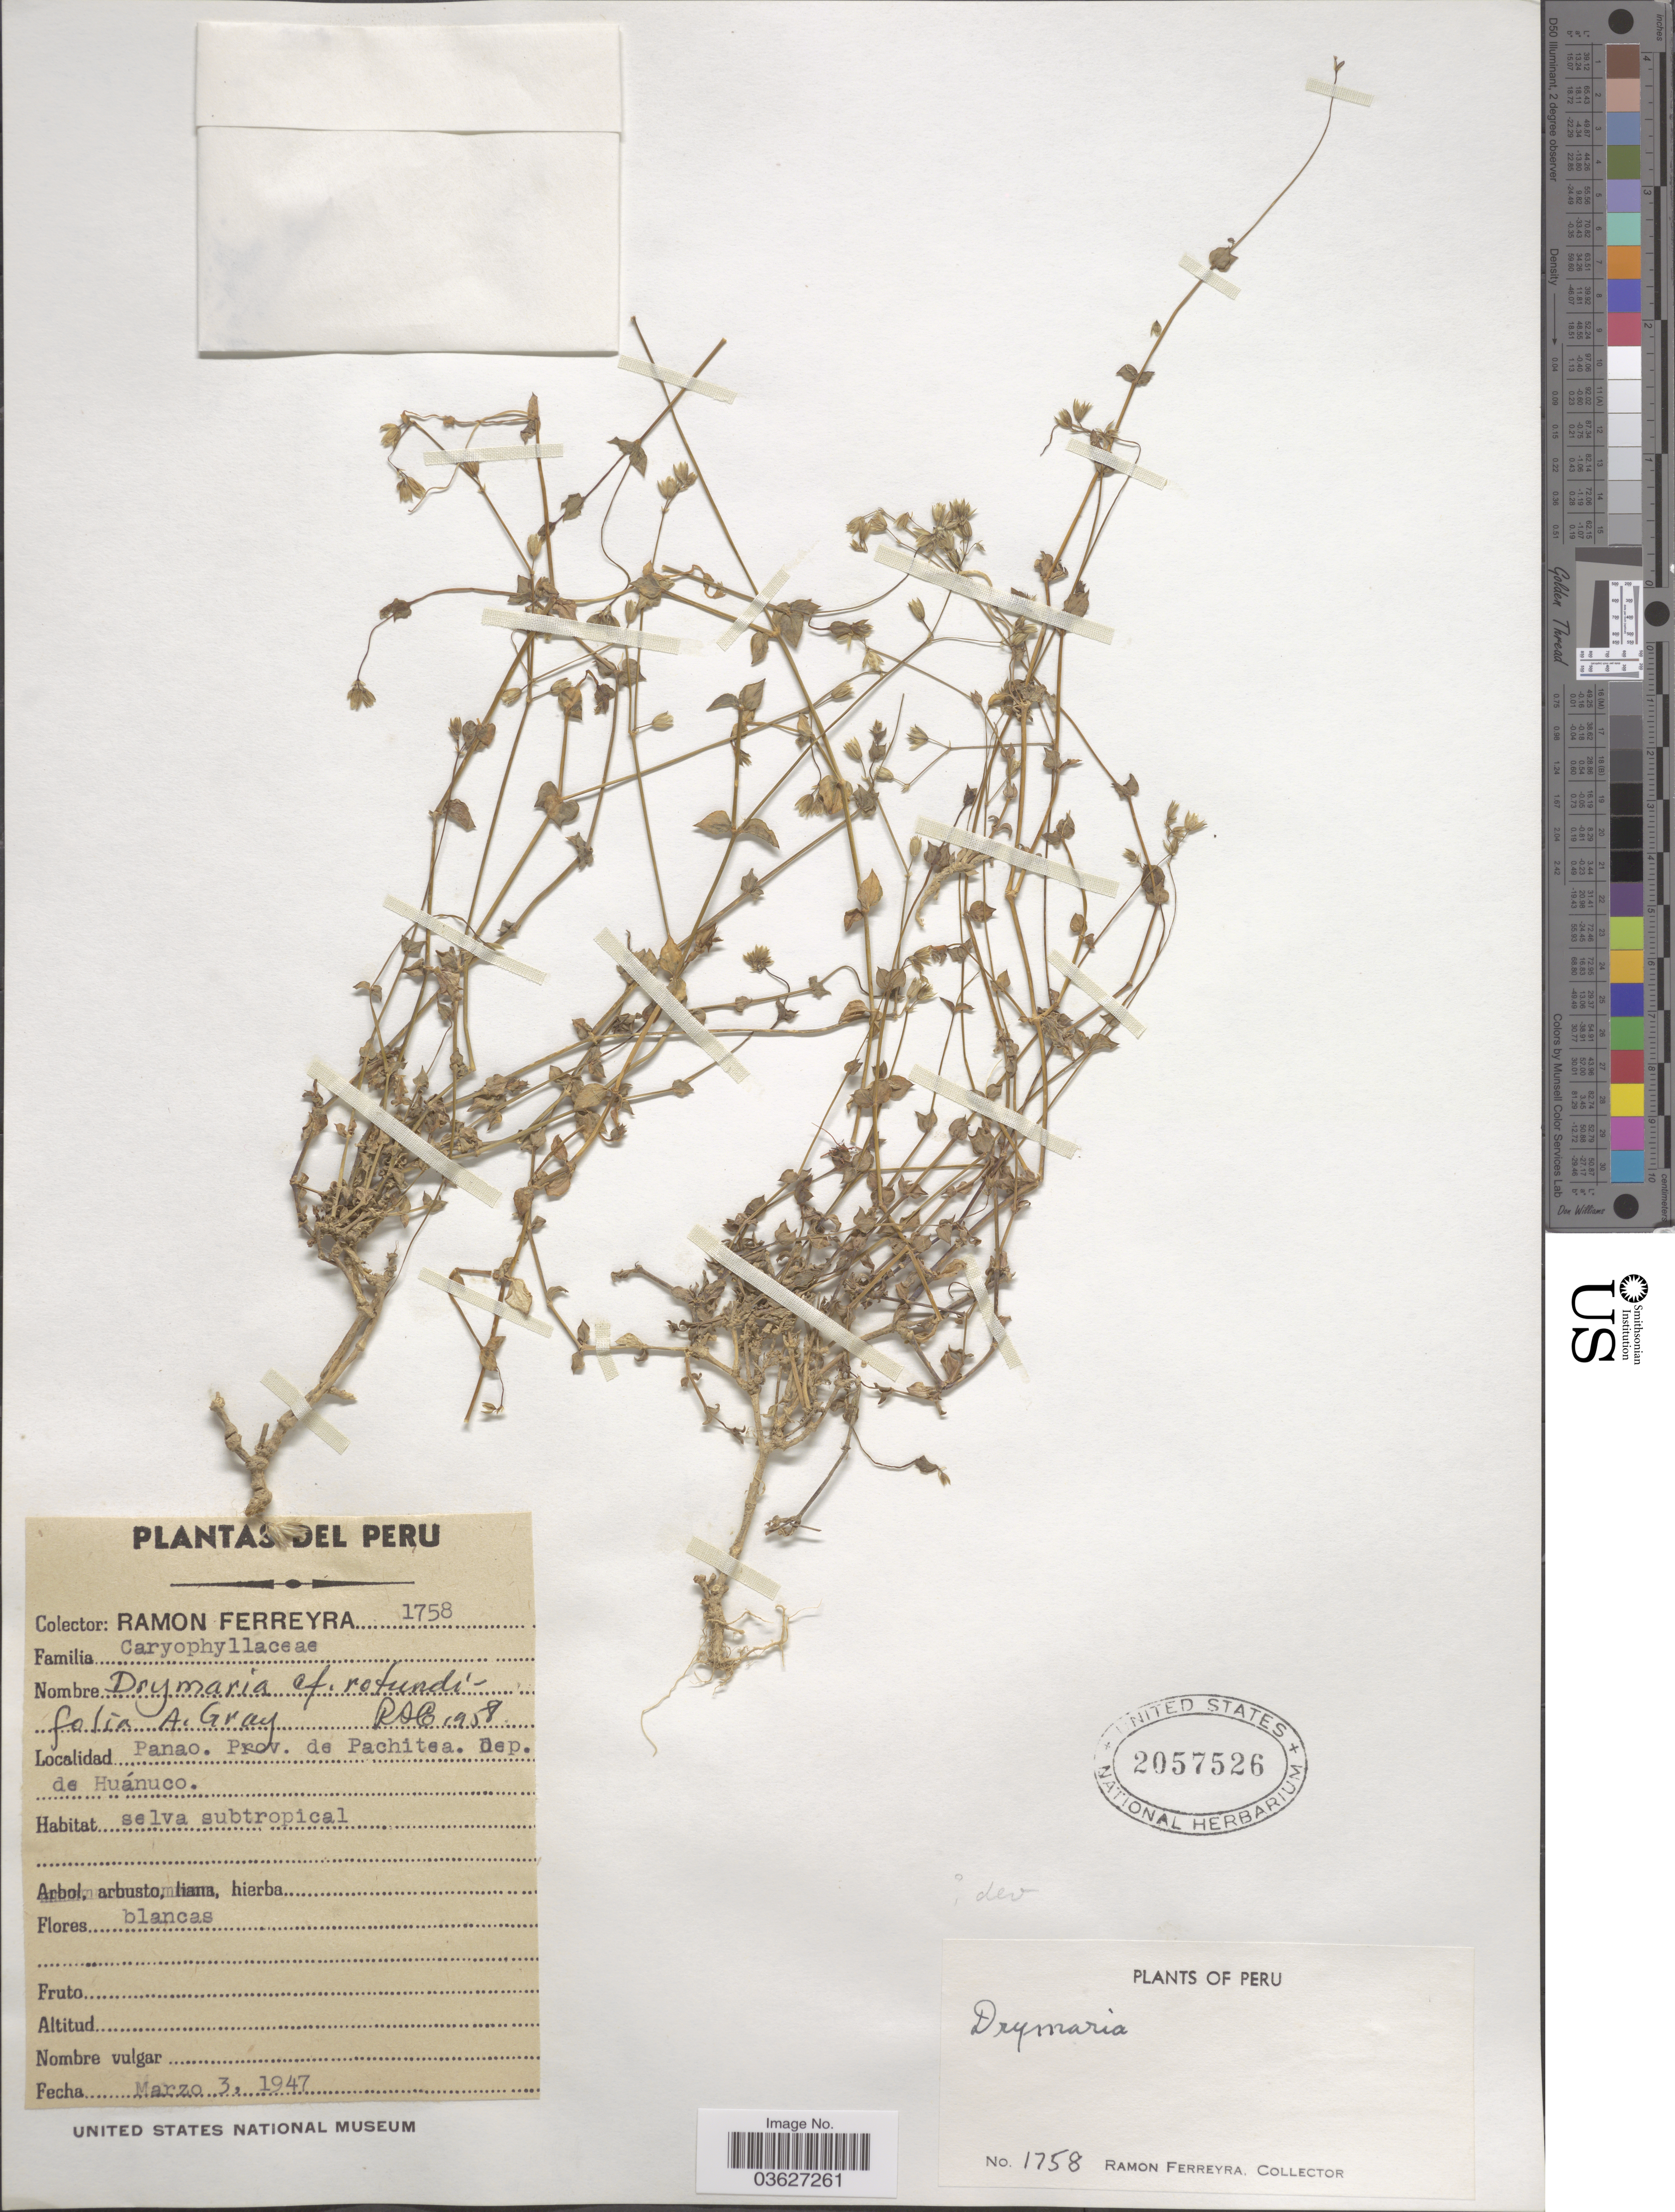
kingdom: Plantae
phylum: Tracheophyta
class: Magnoliopsida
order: Caryophyllales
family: Caryophyllaceae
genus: Drymaria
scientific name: Drymaria rotundifolia var. rotundifolia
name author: A. Gray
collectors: R. A. Ferreyra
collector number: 1758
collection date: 1947-03-03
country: Peru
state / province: Huánuco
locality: Panao. Prov. de Pachitea. Dep. de Huánuco.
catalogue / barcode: US 2057526